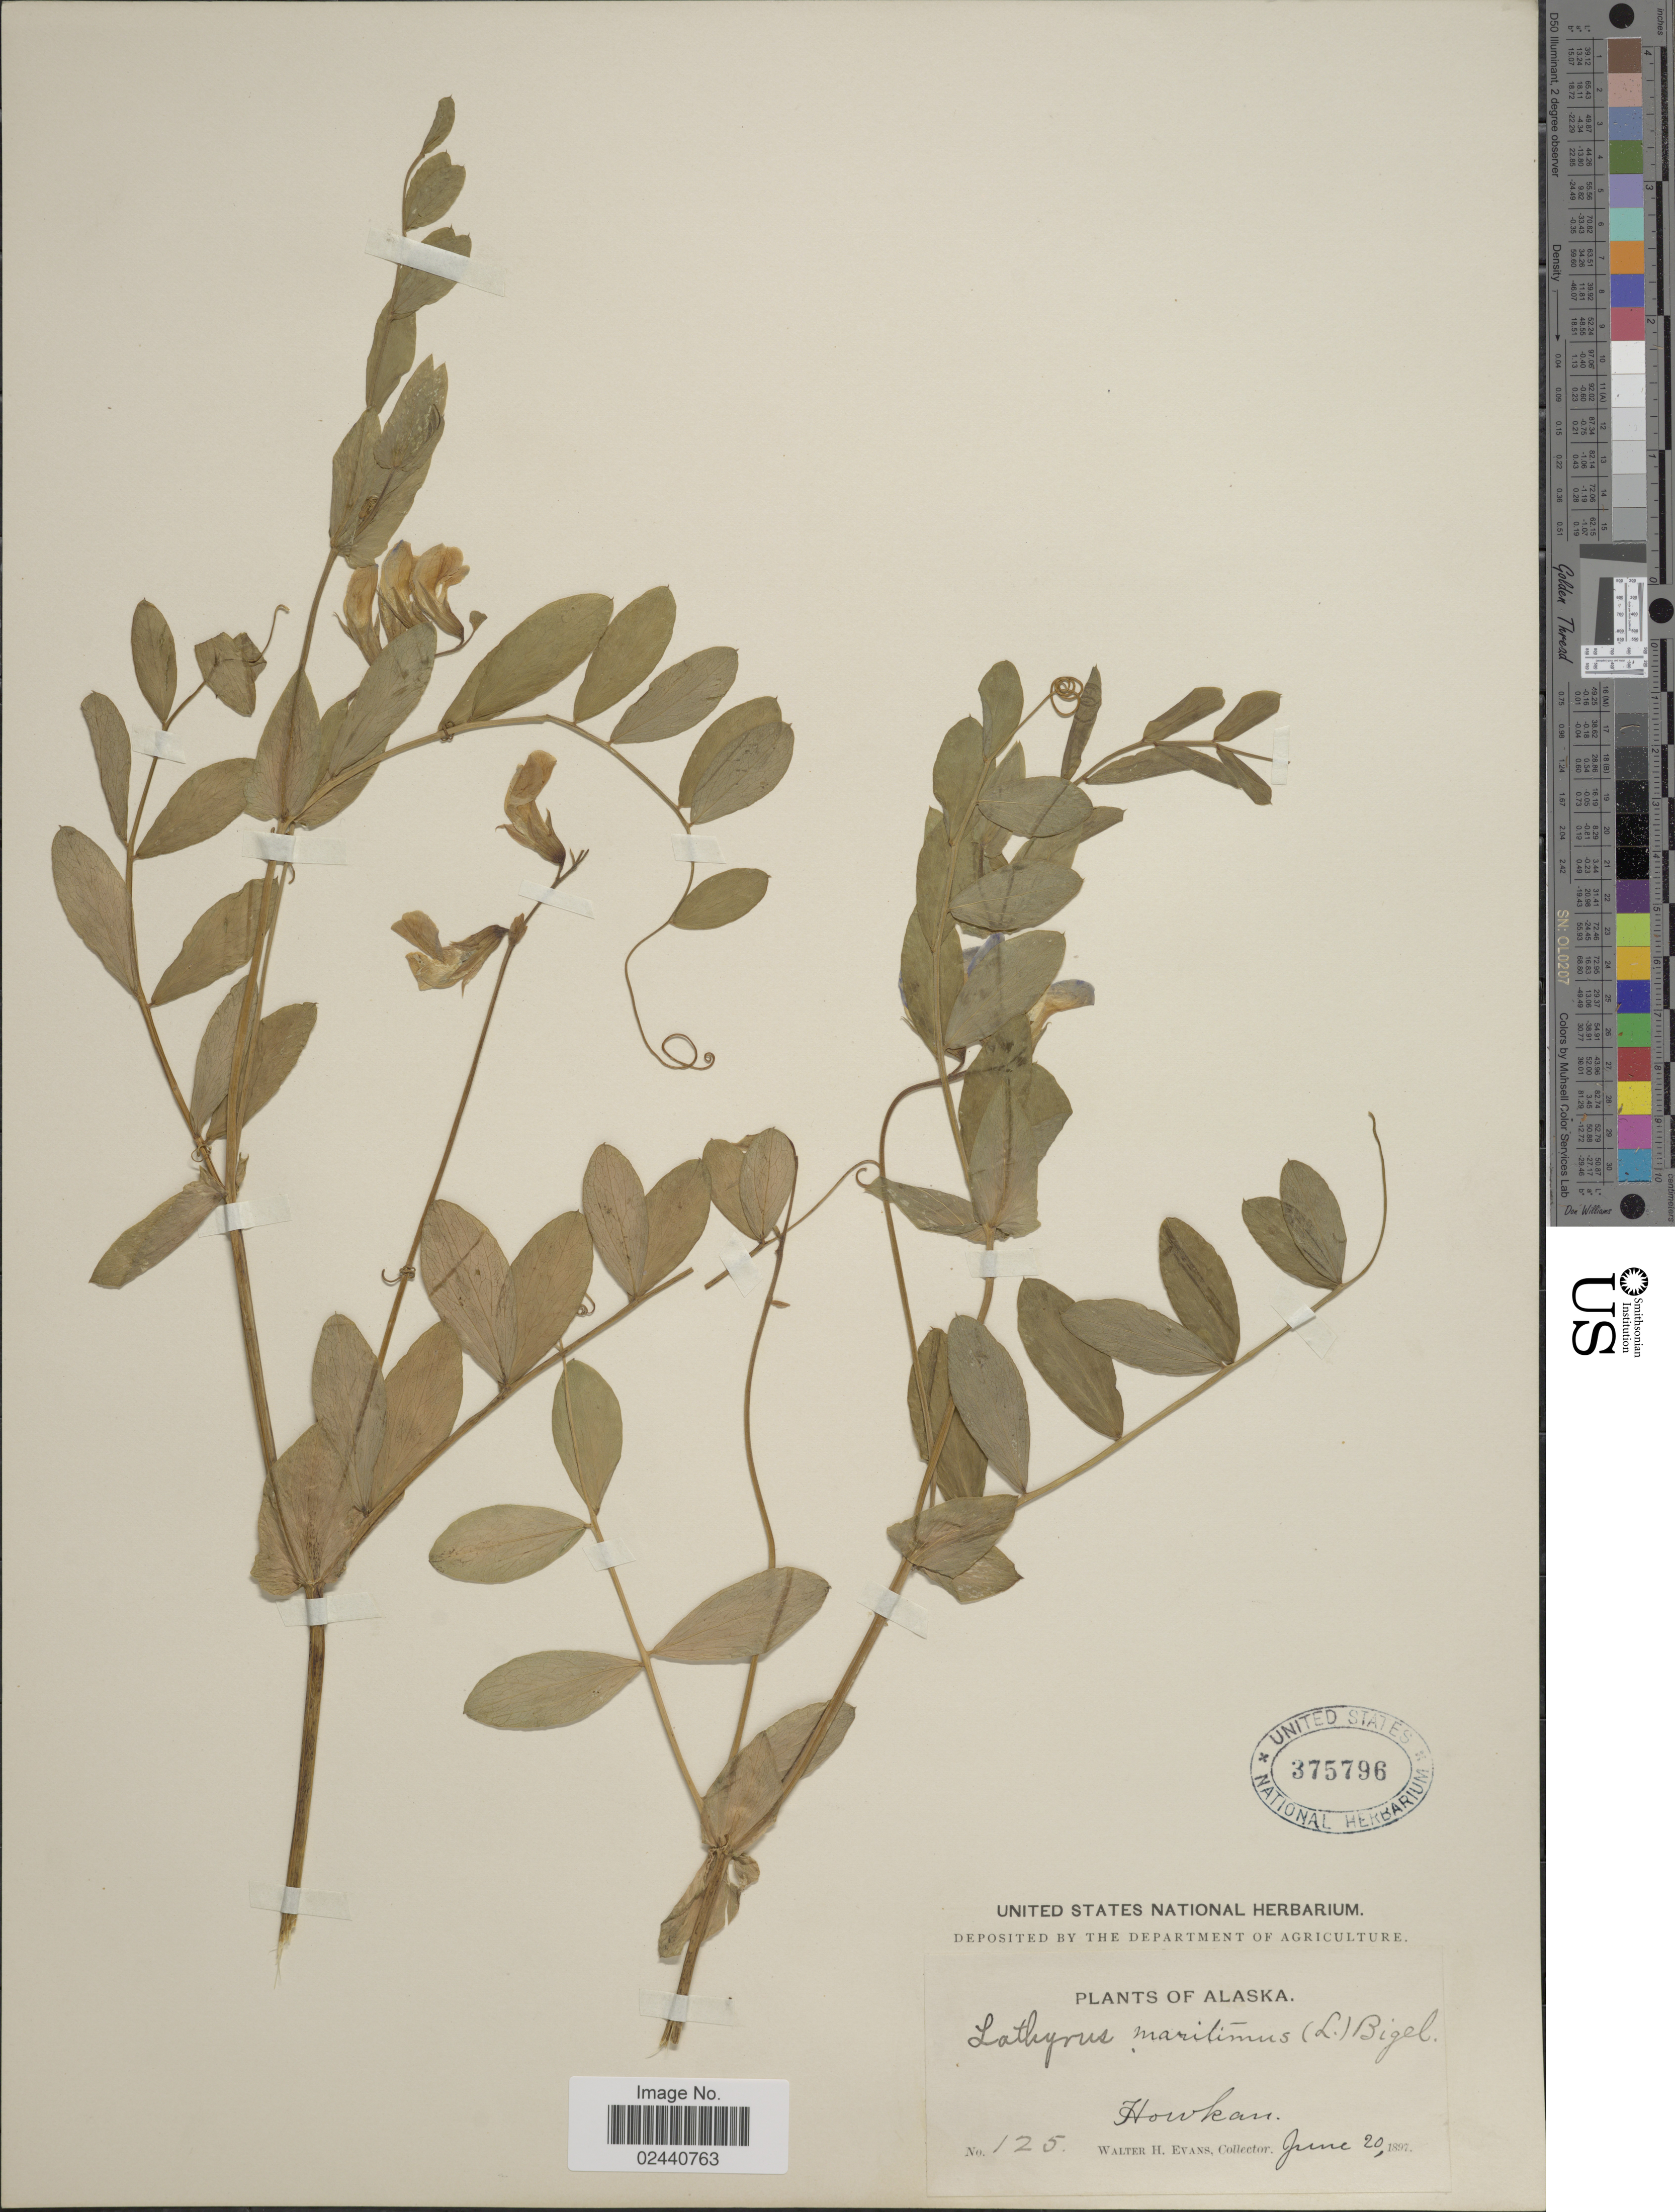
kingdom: Plantae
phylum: Tracheophyta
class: Magnoliopsida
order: Fabales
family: Fabaceae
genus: Lathyrus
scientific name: Lathyrus japonicus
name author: Willd.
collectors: W. H. Evans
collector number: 125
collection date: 1897-06-20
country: United States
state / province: Alaska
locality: Howkan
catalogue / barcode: US 375796